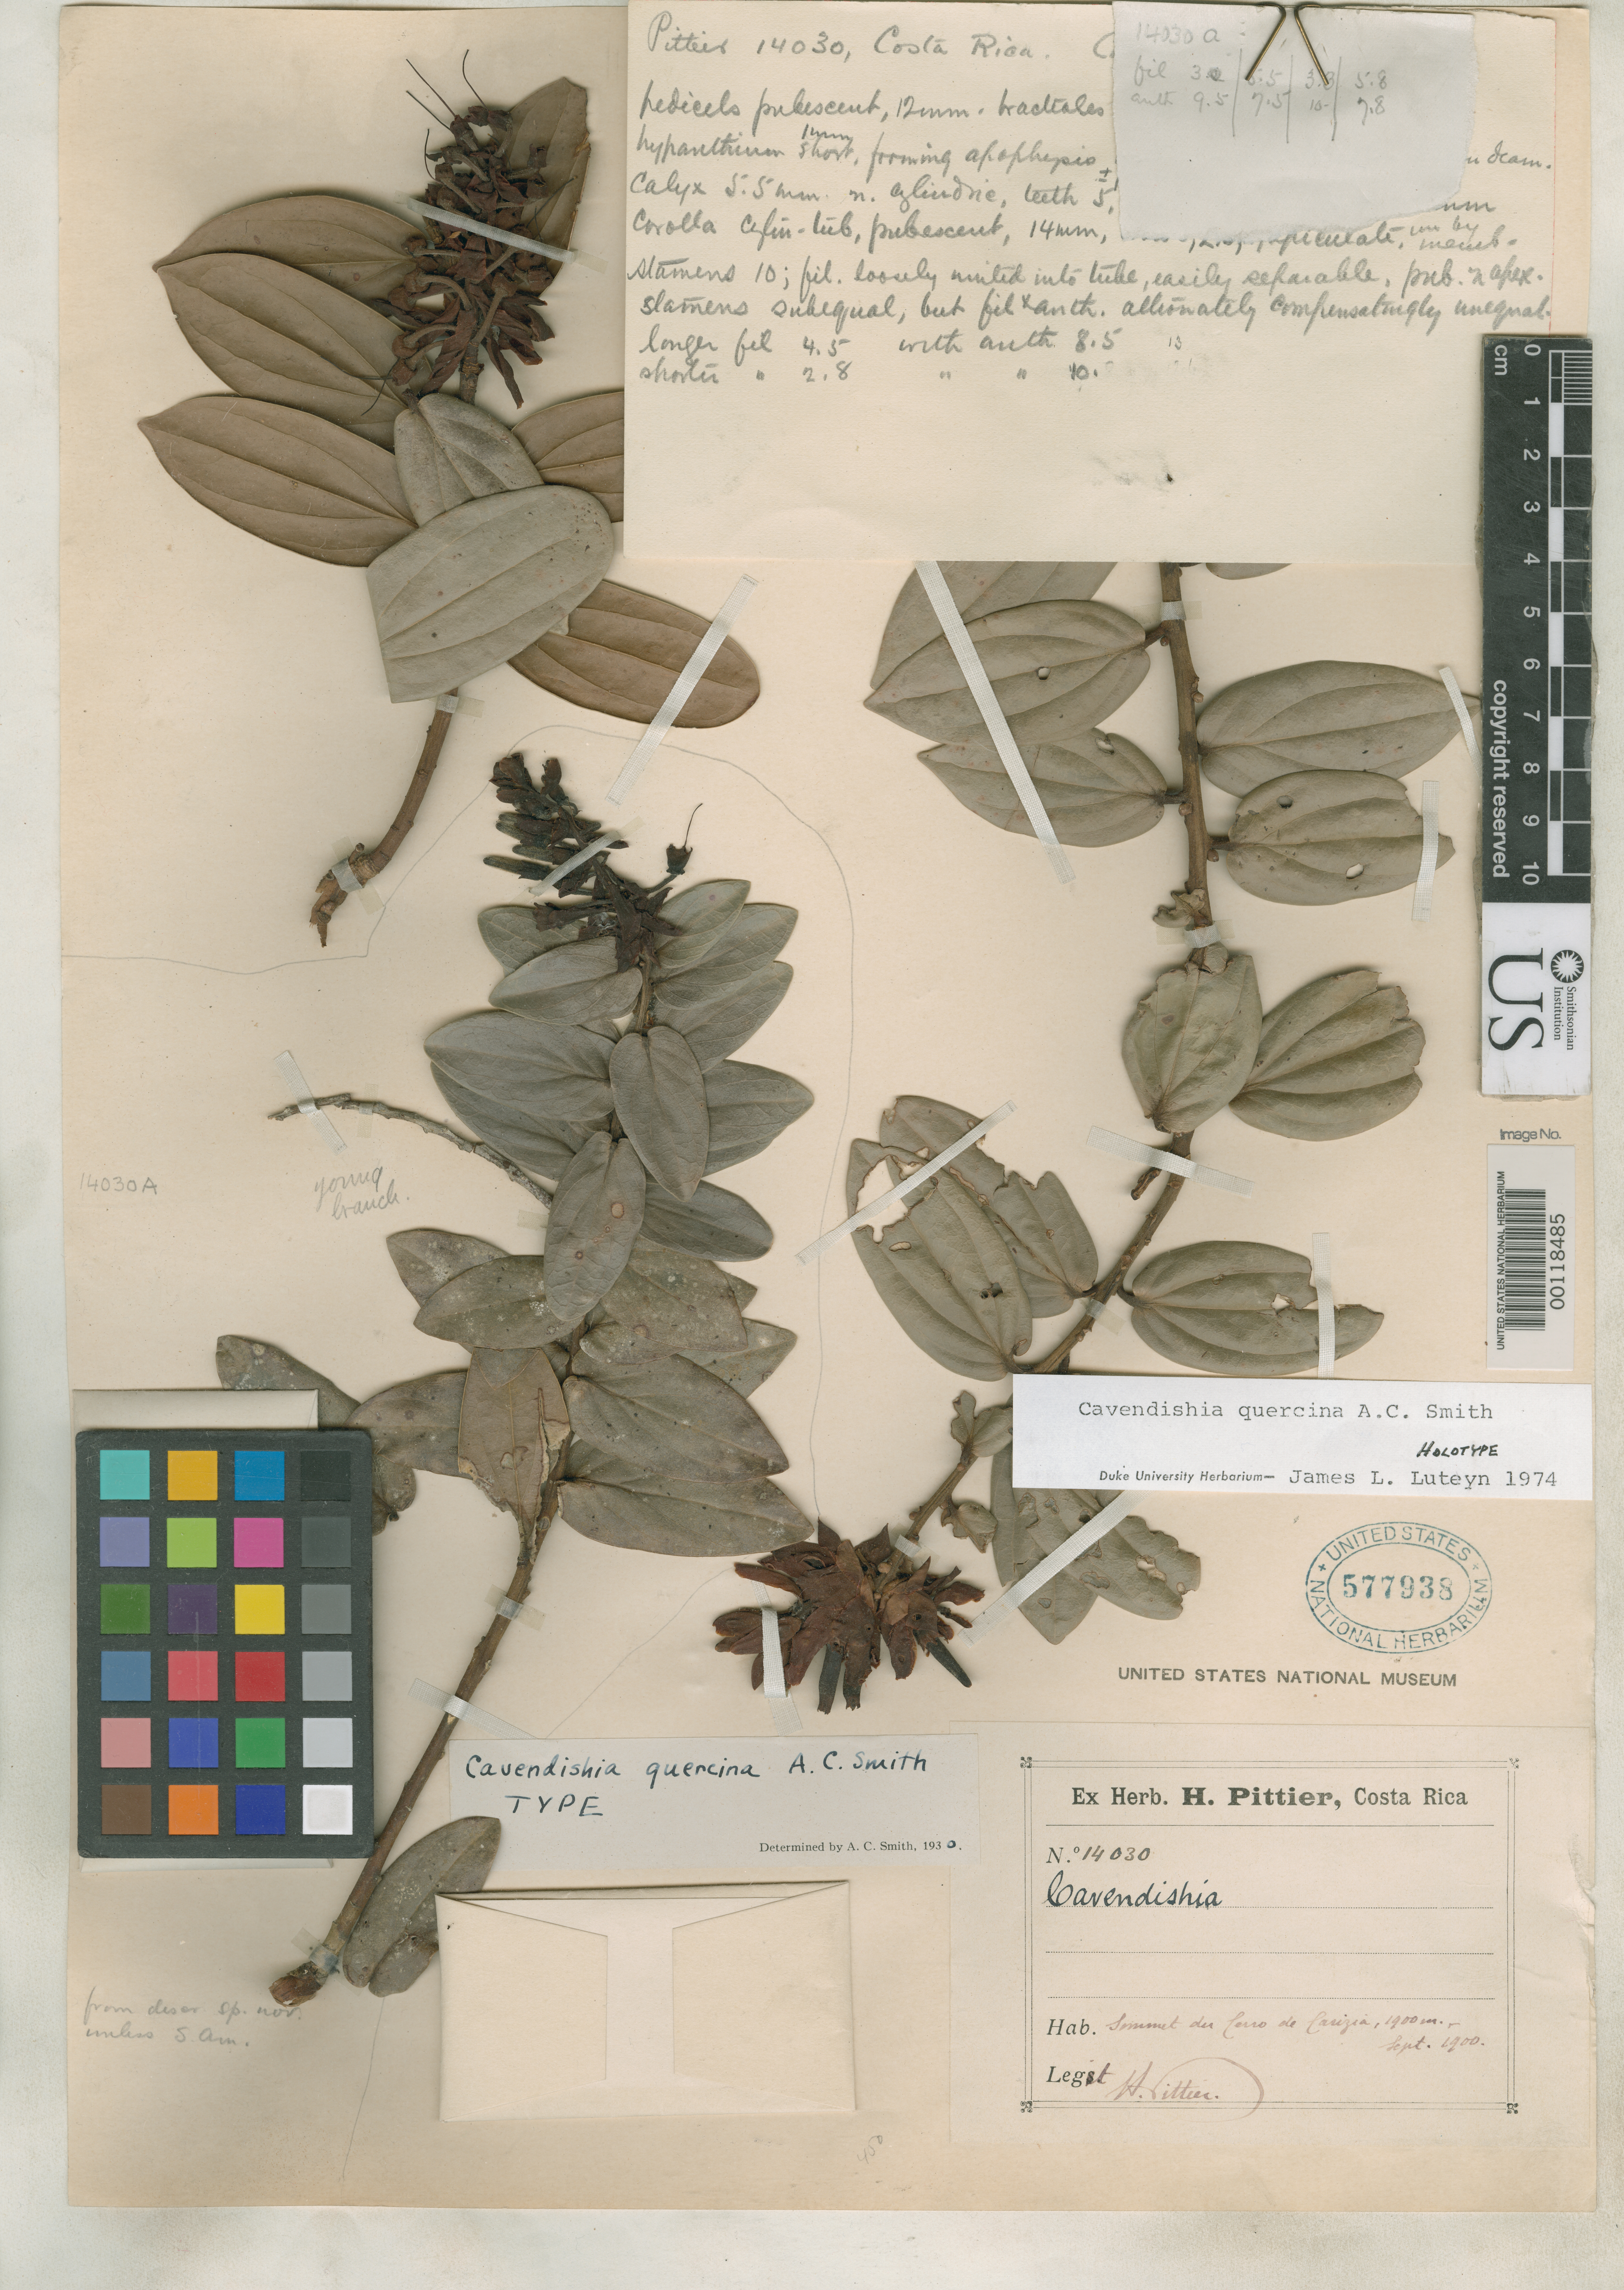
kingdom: Plantae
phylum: Tracheophyta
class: Magnoliopsida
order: Ericales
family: Ericaceae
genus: Cavendishia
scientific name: Cavendishia quercina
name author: A.C. Sm.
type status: Holotype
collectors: H. F. Pittier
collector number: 14030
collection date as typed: Sep 1900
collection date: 1900-09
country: Costa Rica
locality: Summit of Cerro de Carizia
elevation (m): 1900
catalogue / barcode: US 577938